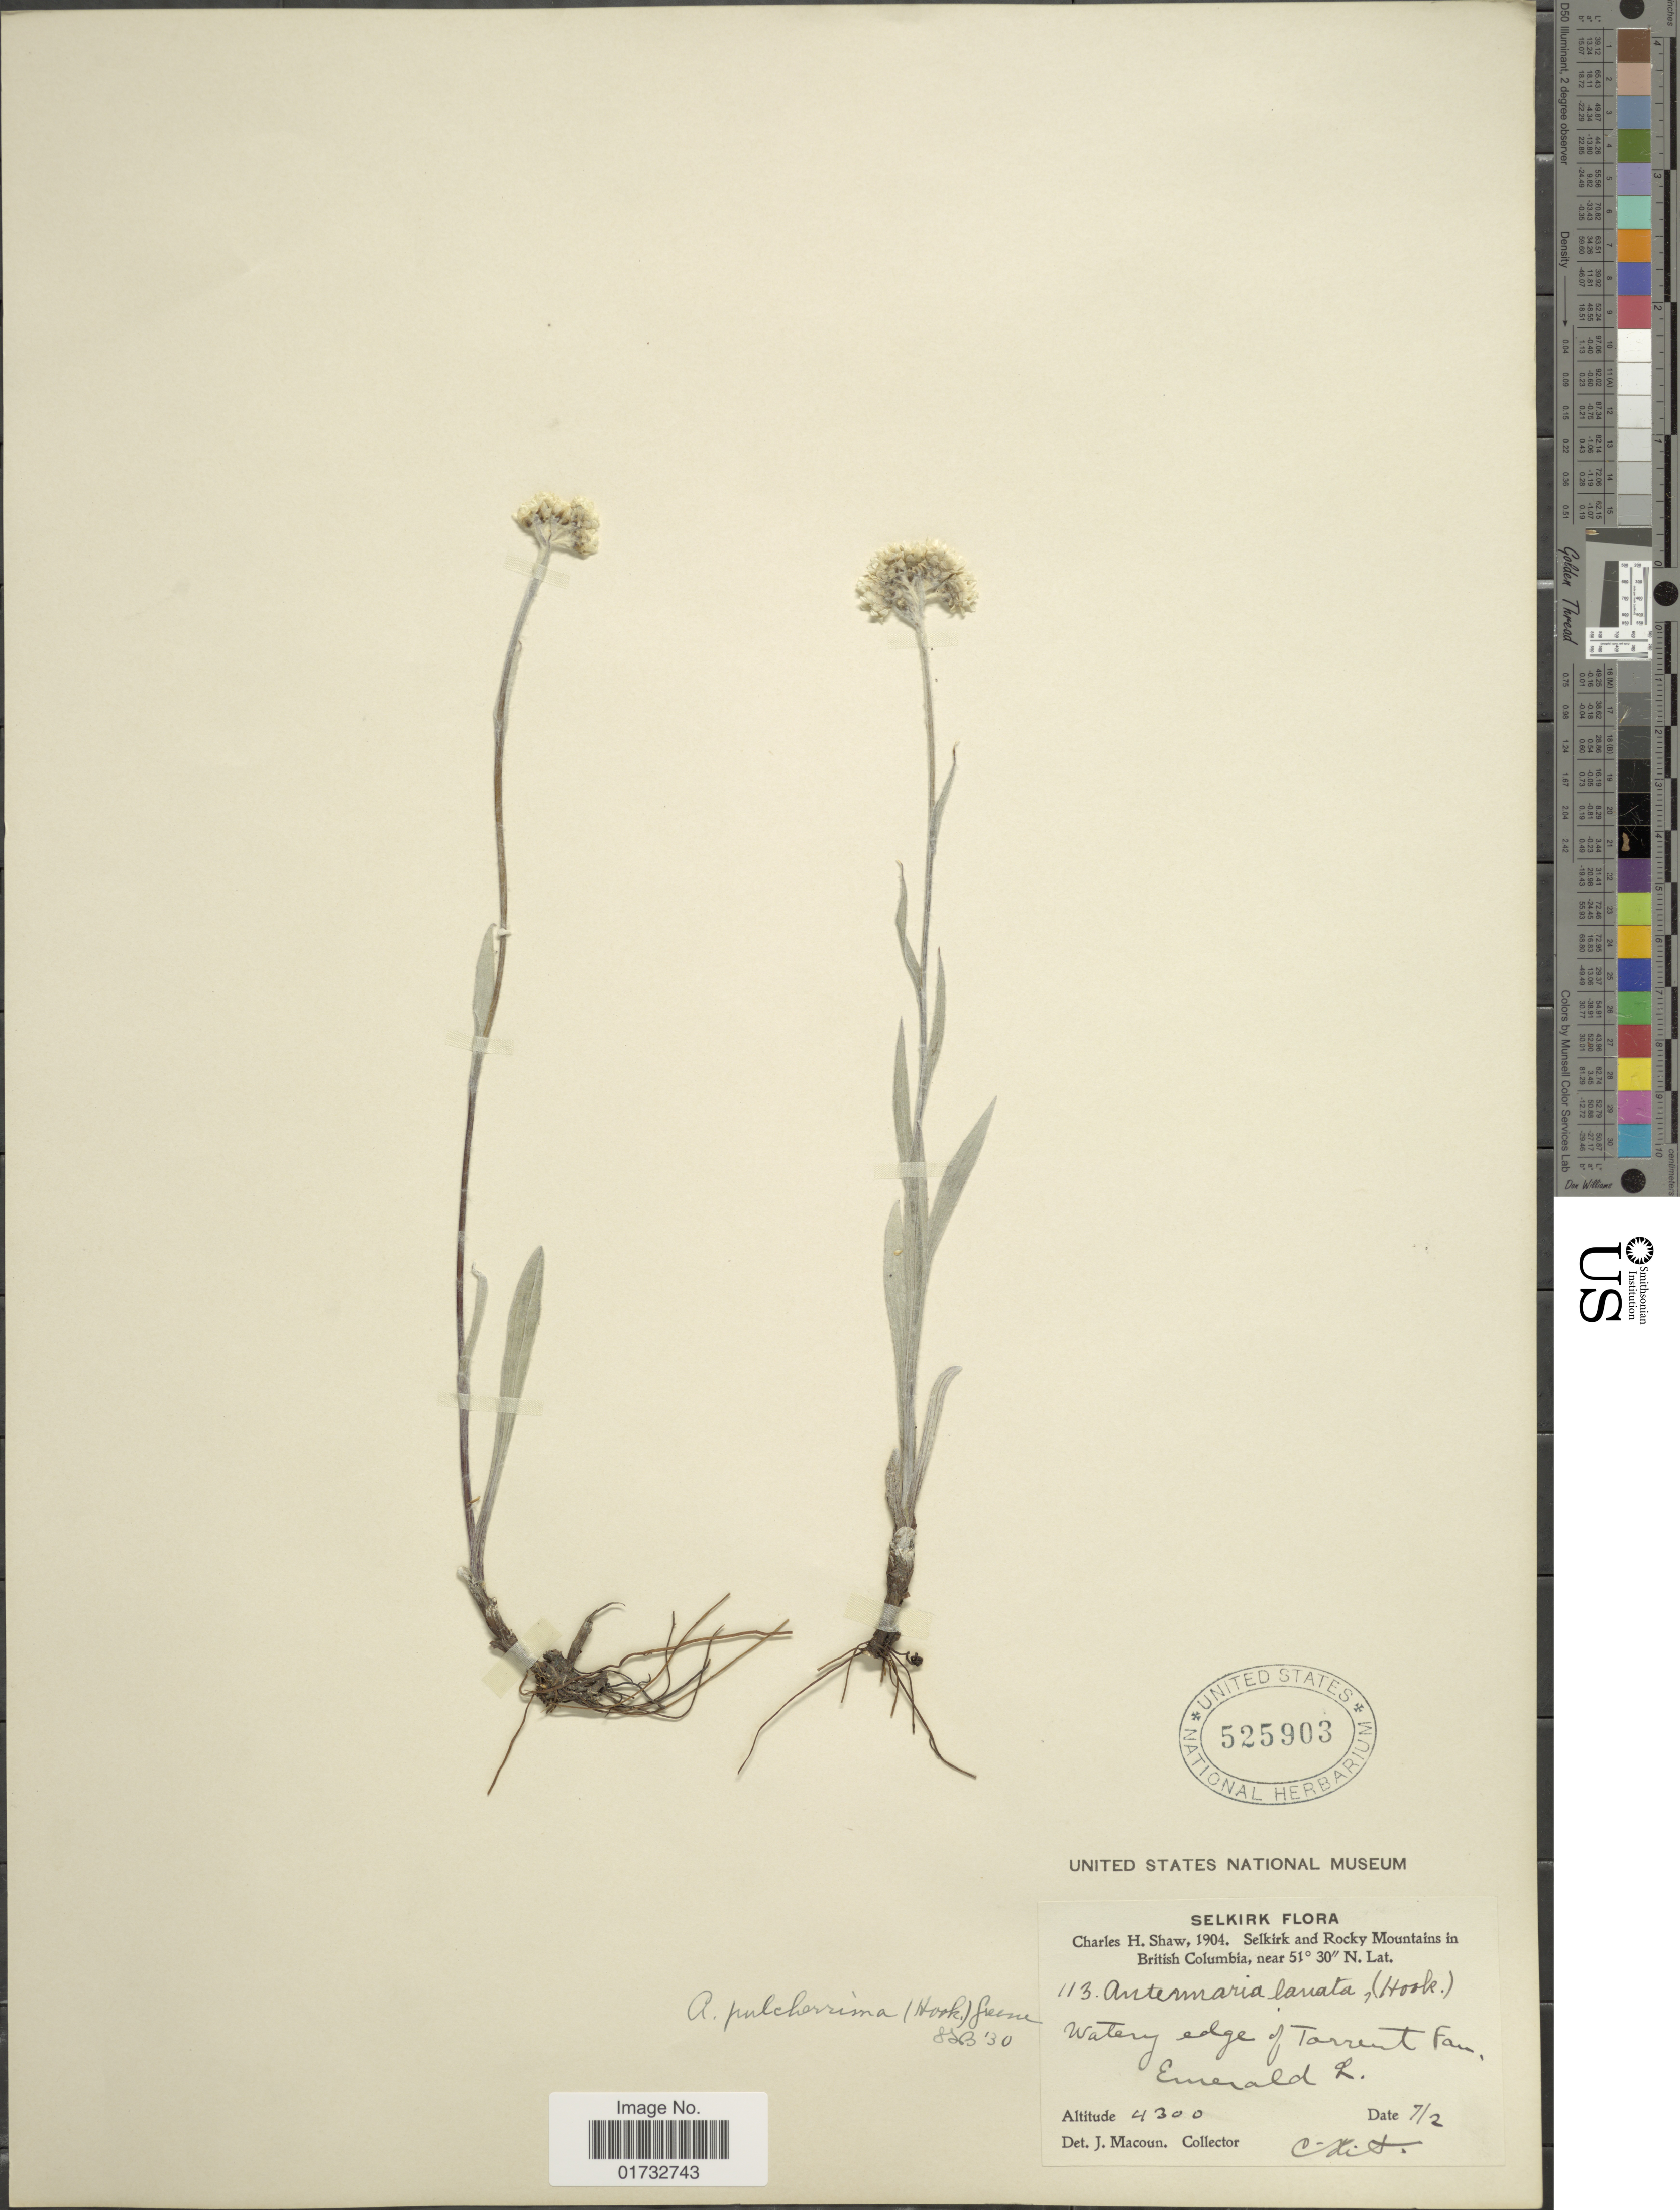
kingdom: Plantae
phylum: Tracheophyta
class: Magnoliopsida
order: Asterales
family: Asteraceae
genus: Antennaria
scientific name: Antennaria pulcherrima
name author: (Hook.) Greene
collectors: C. H. Shaw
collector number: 113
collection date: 1904-07-02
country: Canada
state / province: British Columbia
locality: Selkirk and Rocky Mountains. Watery edge of Torrent Fan, Emerald L.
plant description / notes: Precise locality edit: Corrected "Torrent Fan, Emerald L." to "Watery edge of Torrent Fan, Emerald L."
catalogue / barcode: US 525903